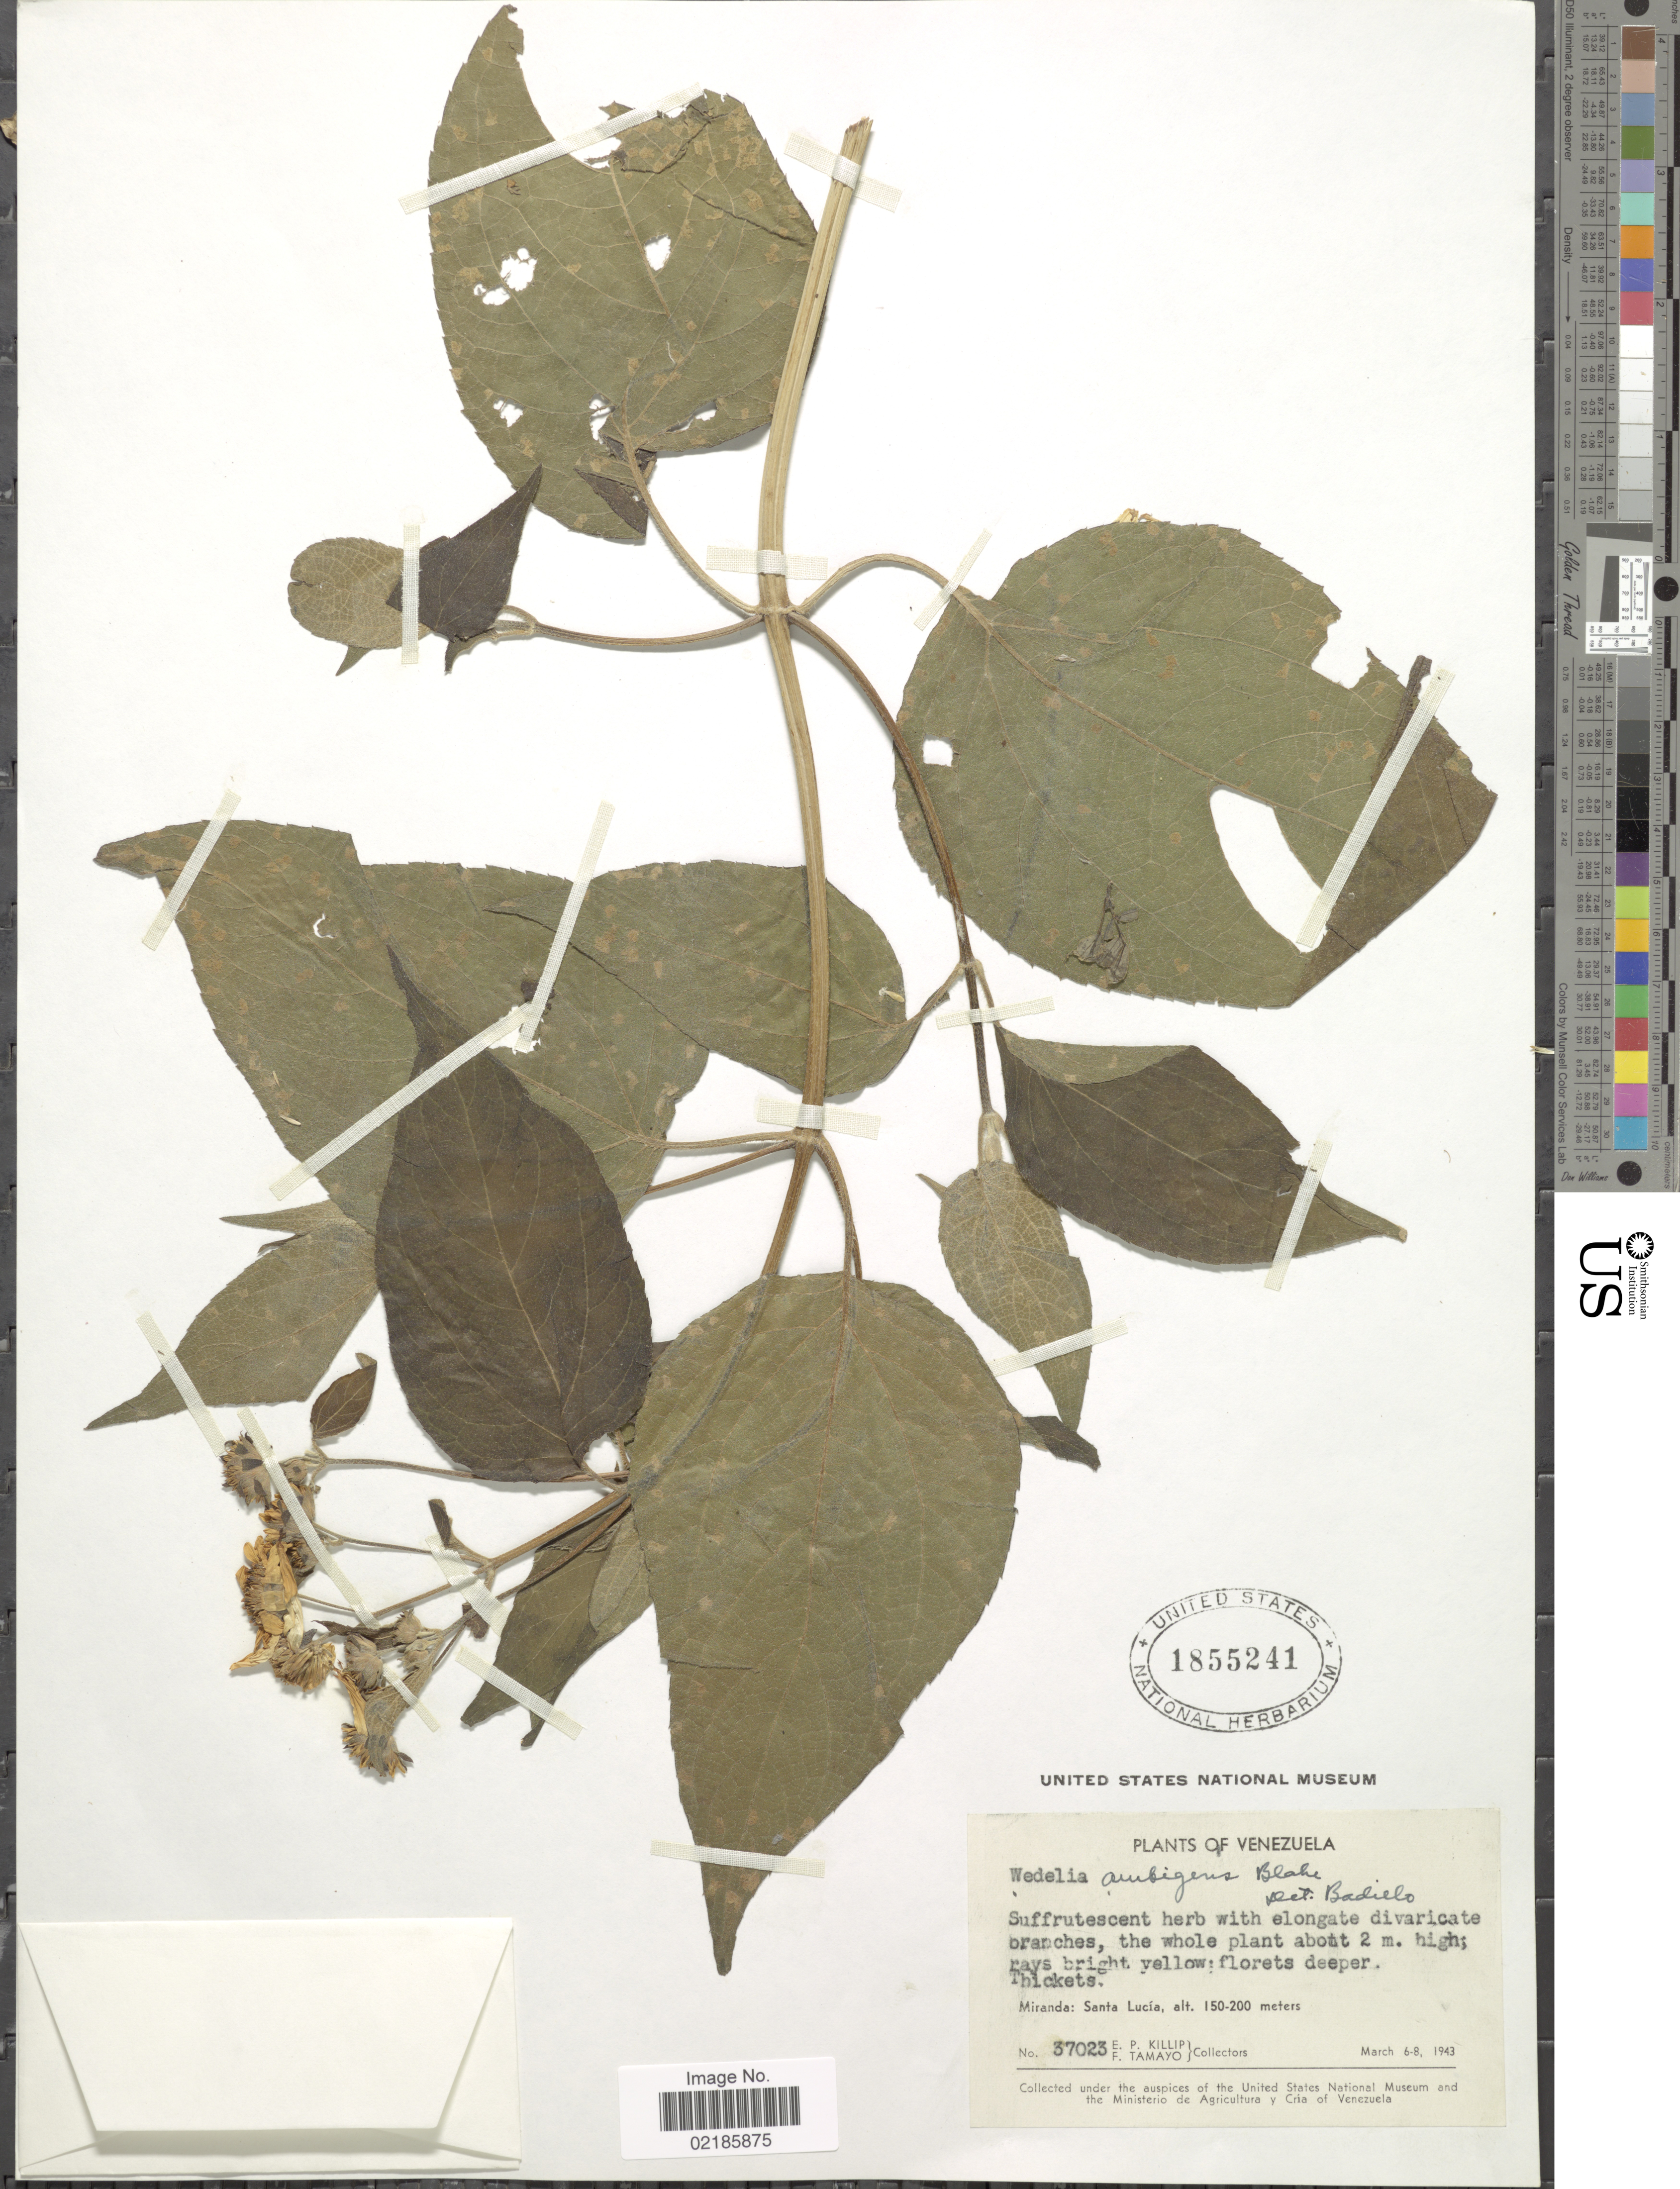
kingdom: Plantae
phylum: Tracheophyta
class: Magnoliopsida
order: Asterales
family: Asteraceae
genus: Wedelia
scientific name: Wedelia ambigens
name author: S.F. Blake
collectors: E. P. Killip & F. Tamayo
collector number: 37023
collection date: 1943-03-06/1943-03-08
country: Venezuela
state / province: Miranda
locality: Santa Lucia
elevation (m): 150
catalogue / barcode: US 1855241